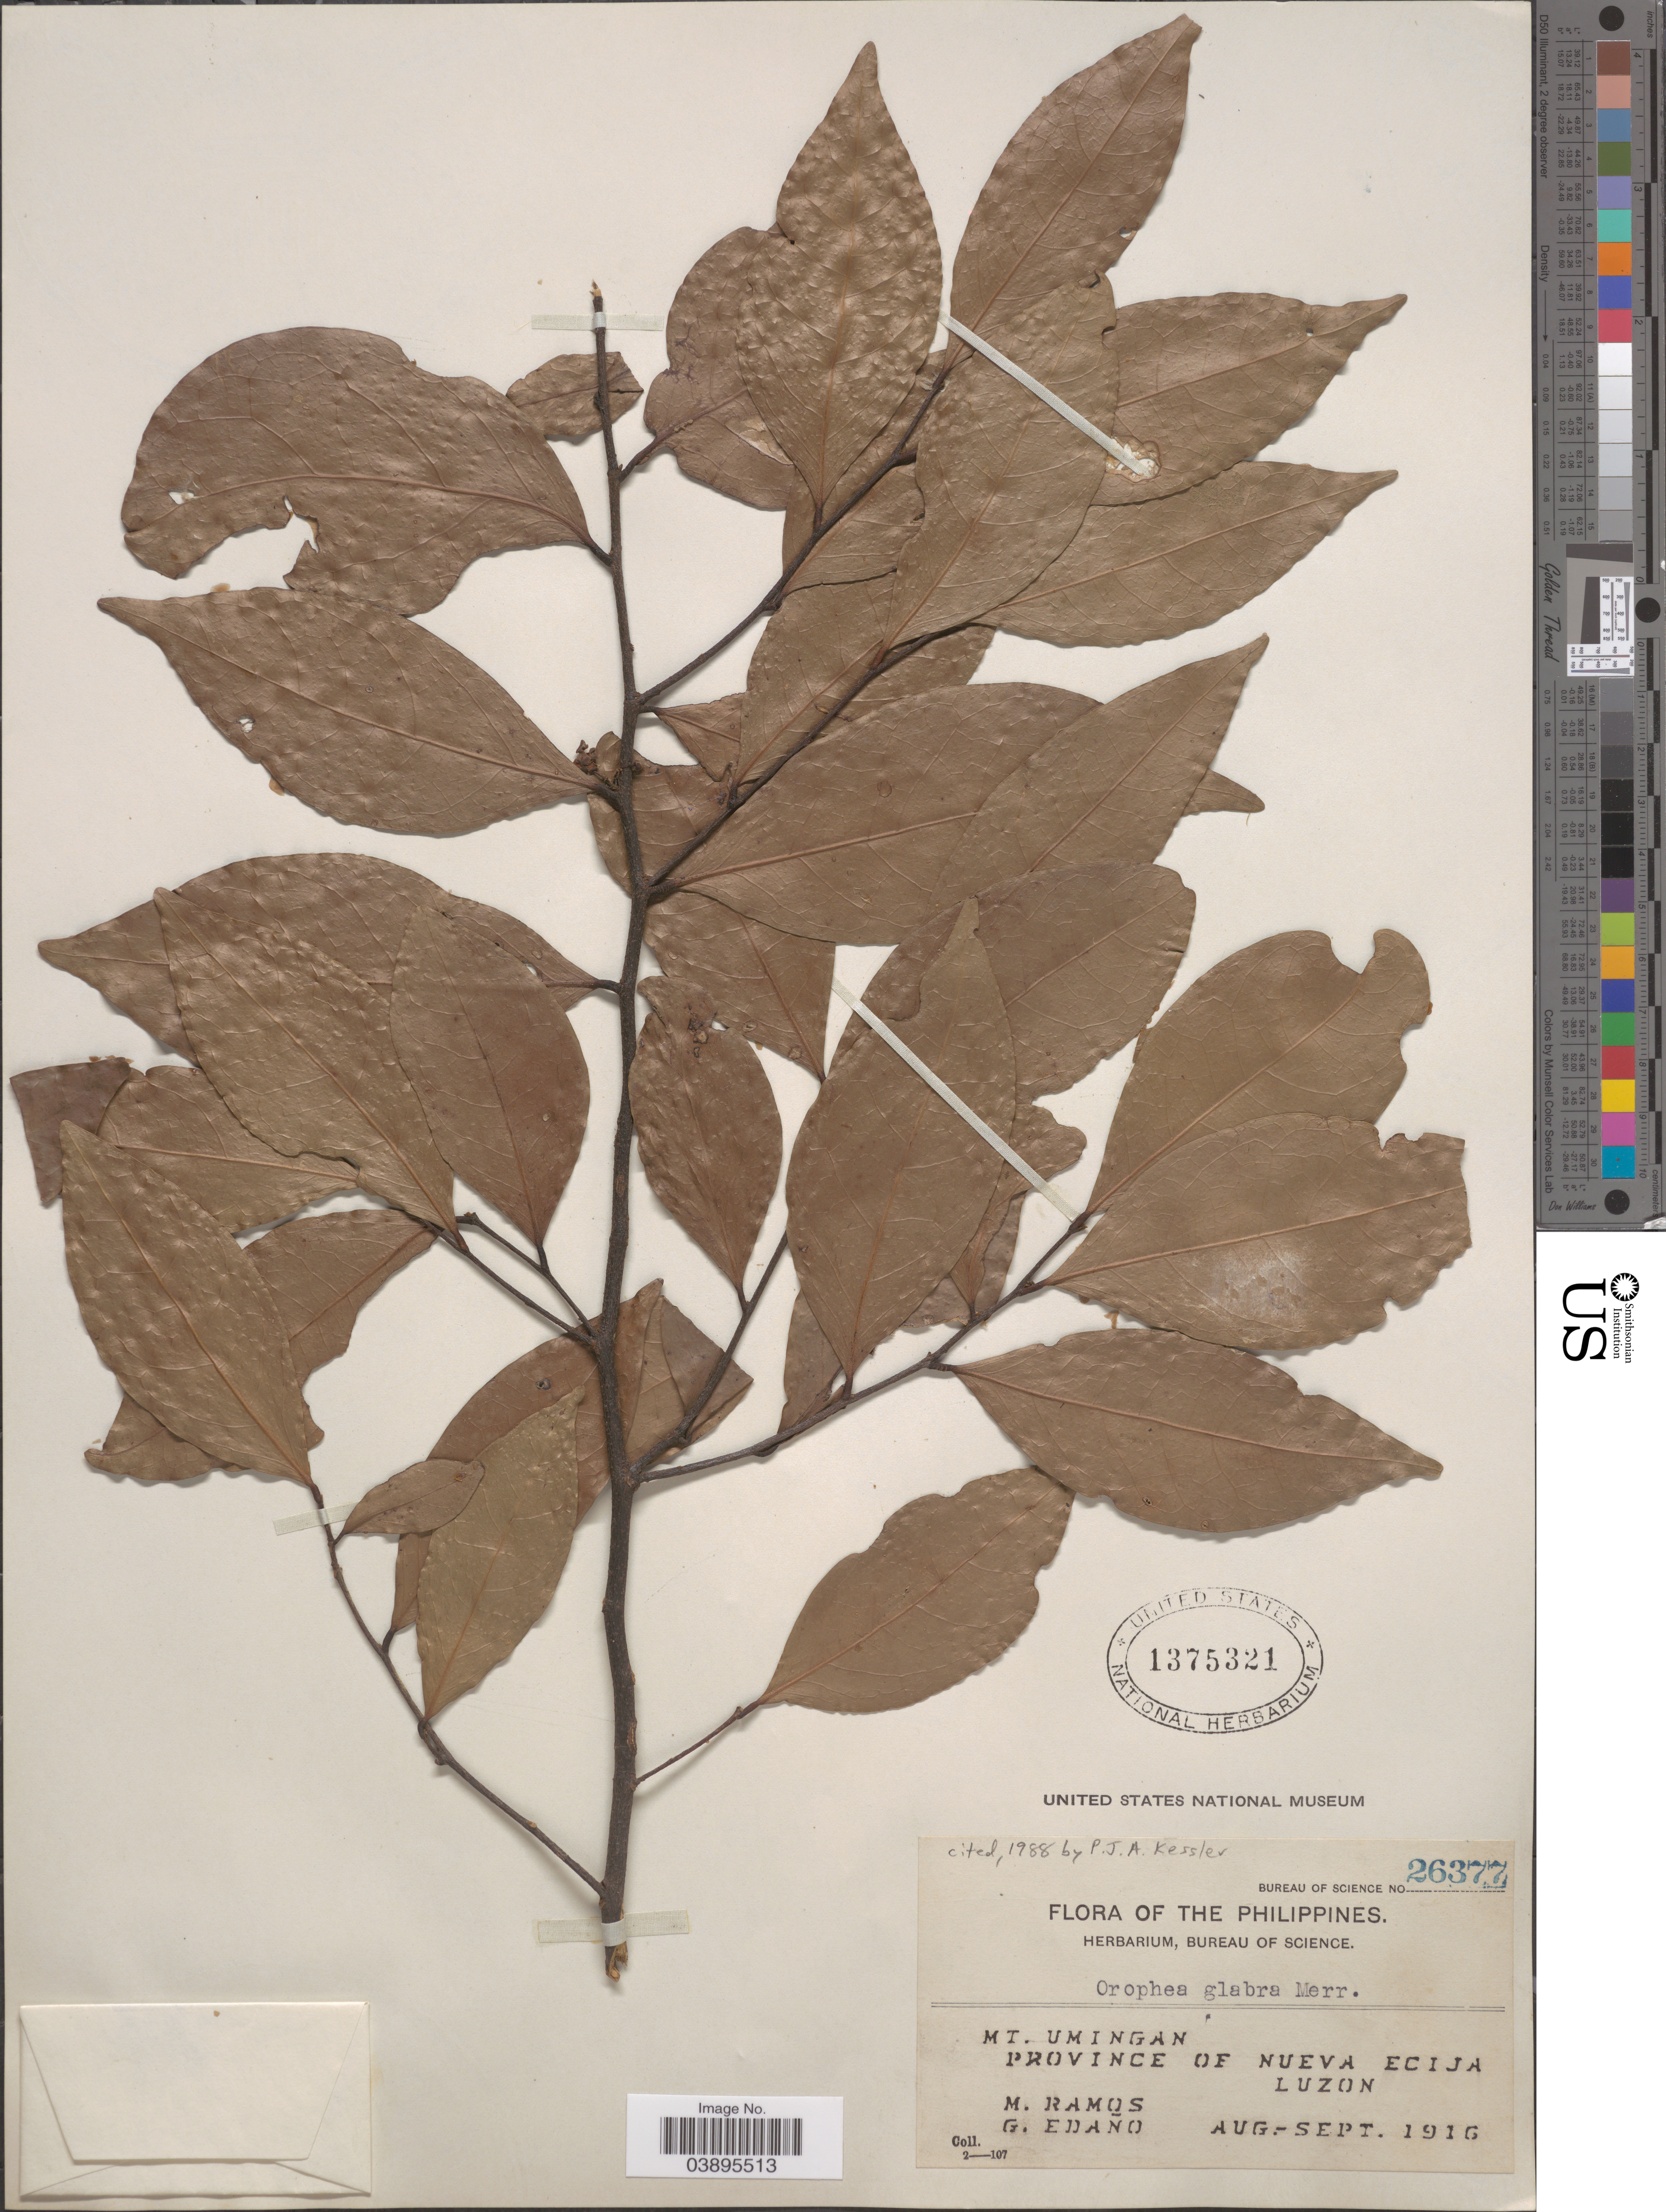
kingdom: Plantae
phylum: Tracheophyta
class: Magnoliopsida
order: Magnoliales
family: Annonaceae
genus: Orophea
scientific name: Orophea glabra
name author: Merr.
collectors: M. Ramos & G. Edaño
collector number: Bureau of Science 26377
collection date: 1916-08/1916-09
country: Philippines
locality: Mt. Umingan, Province of Neuva Ecija, Luzon.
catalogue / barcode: US 1375321